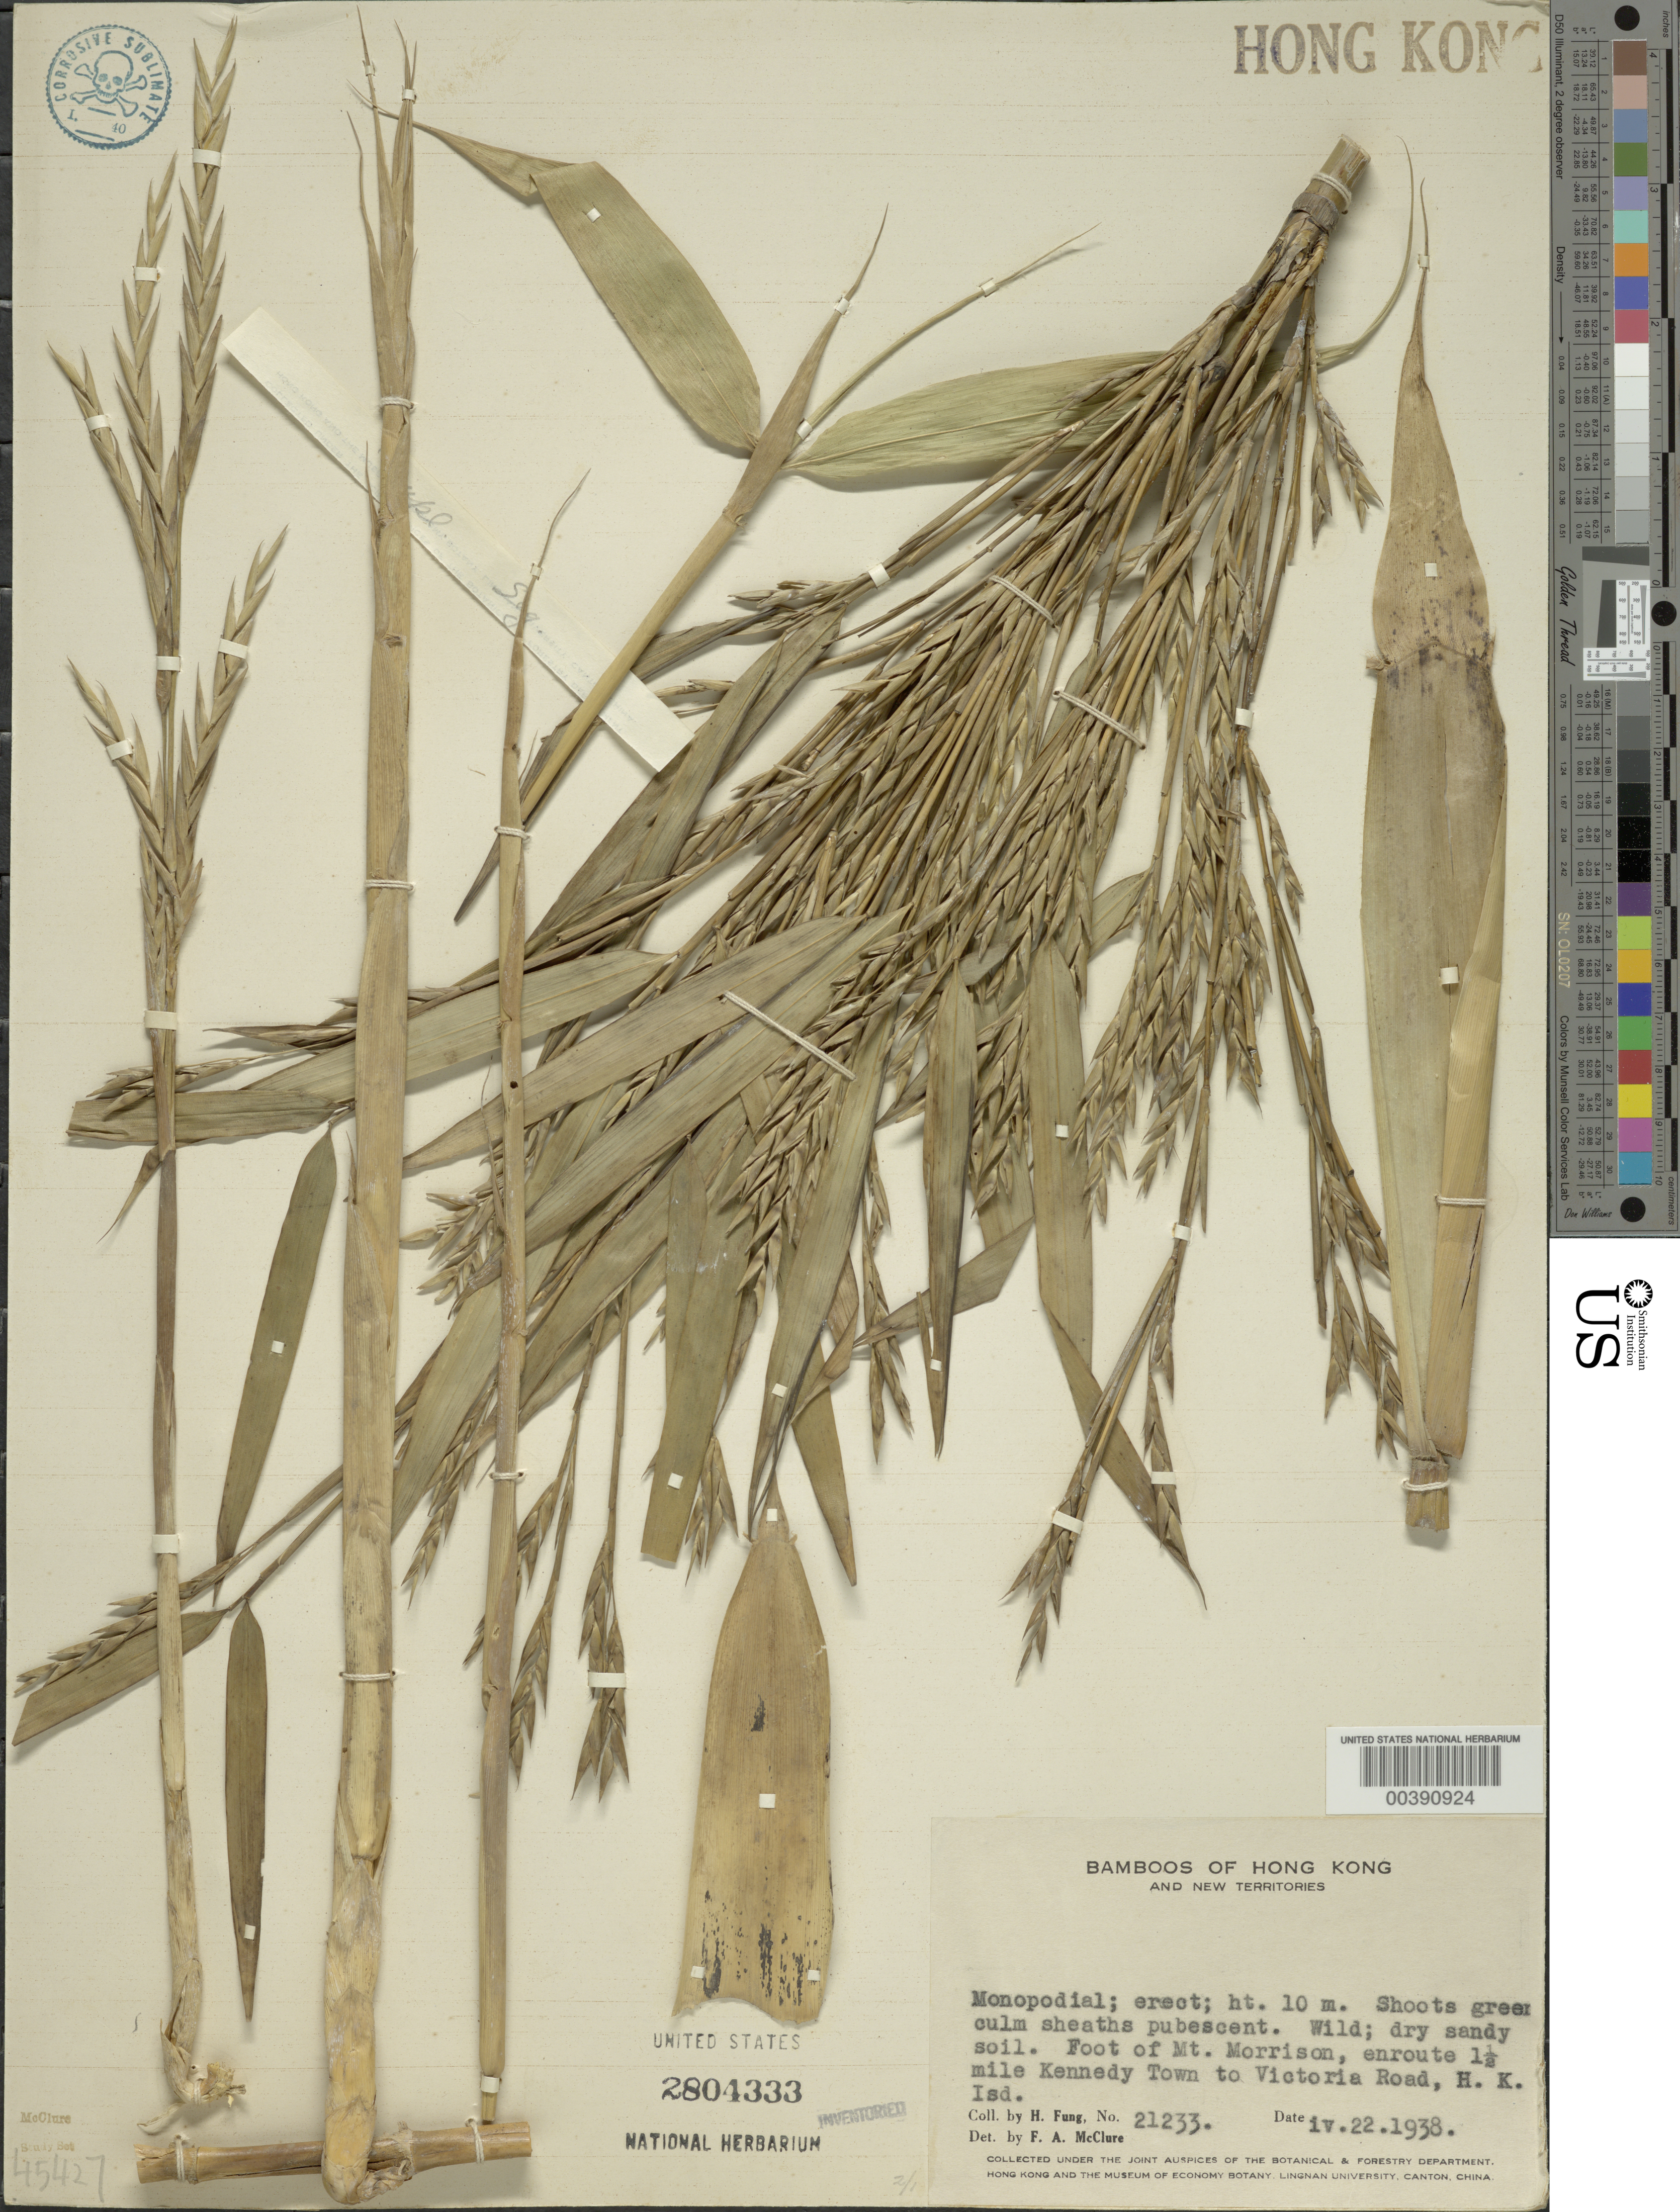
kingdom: Plantae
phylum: Tracheophyta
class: Liliopsida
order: Poales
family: Poaceae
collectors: H. L. Fung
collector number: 21233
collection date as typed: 22 Apr 1938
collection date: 1938-04-22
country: China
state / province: Hong Kong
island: Hong Kong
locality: Kennedy town, victoria rd.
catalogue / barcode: US 2804333